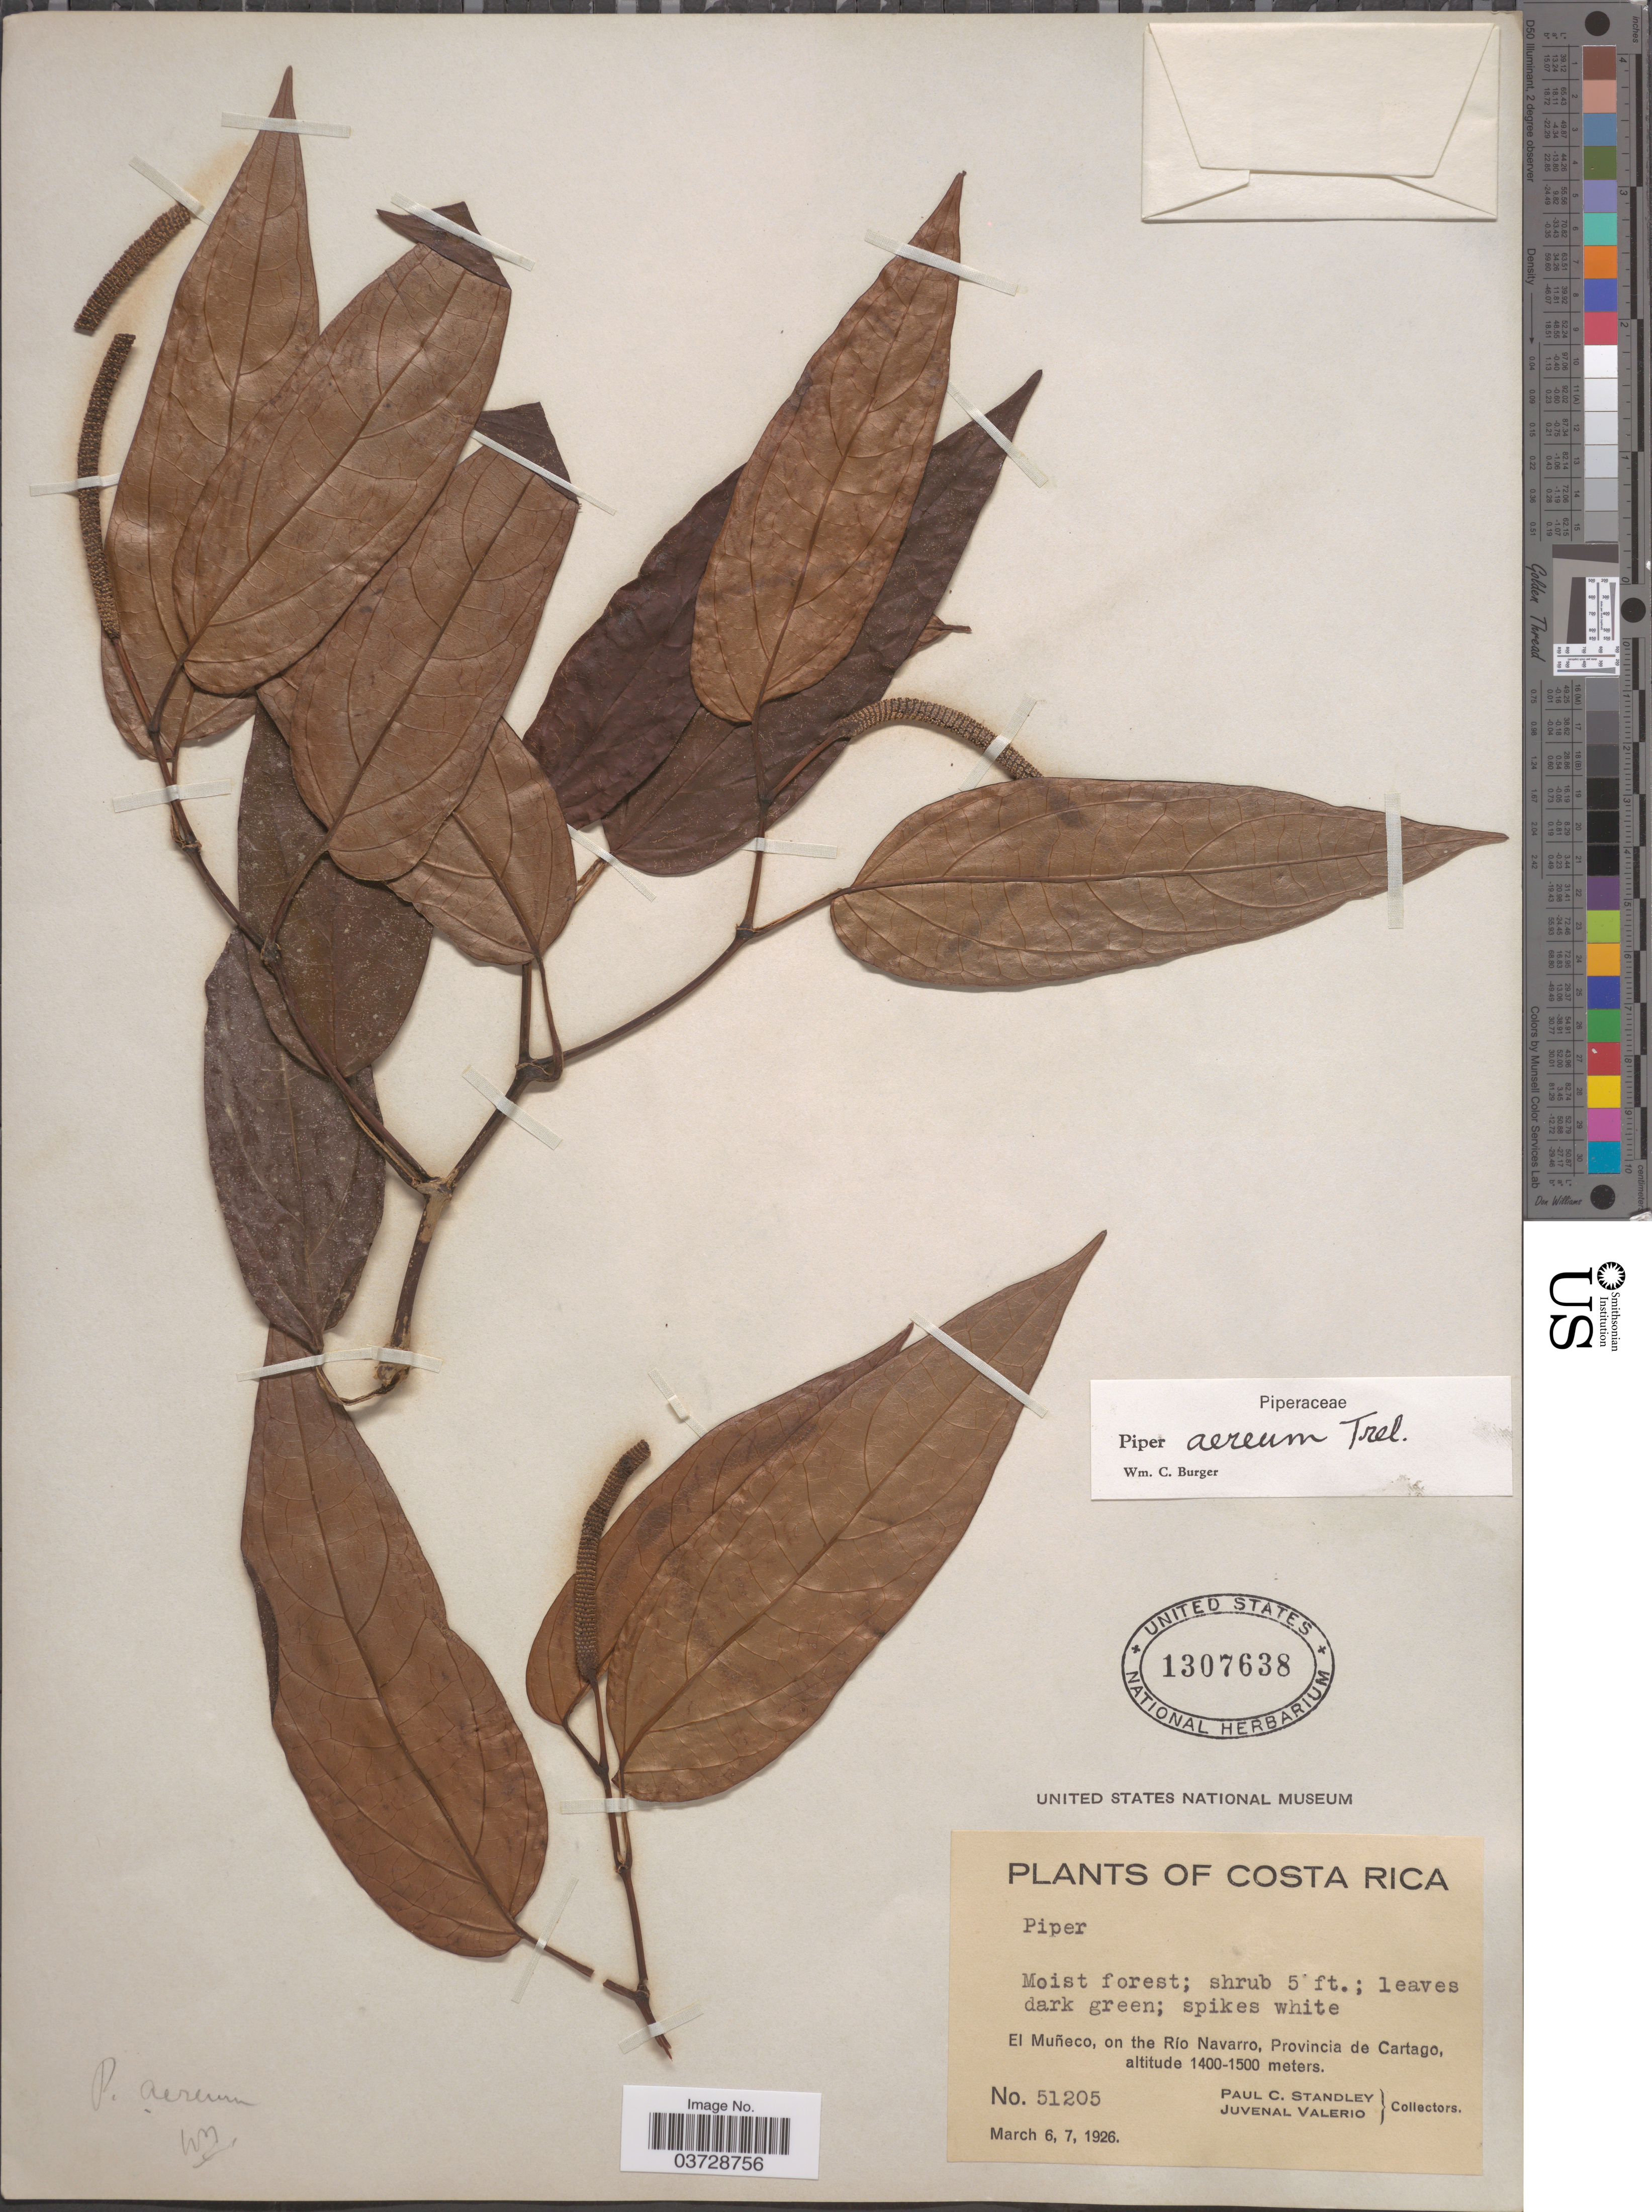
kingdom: Plantae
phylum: Tracheophyta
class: Magnoliopsida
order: Piperales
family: Piperaceae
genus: Piper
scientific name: Piper aereum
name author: Trel.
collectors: P. C. Standley & J. Valerio R.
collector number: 51205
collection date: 1926-03-06/1926-03-07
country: Costa Rica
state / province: Cartago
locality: El Muñeco, on the Río Navarro.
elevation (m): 1400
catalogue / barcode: US 1307638